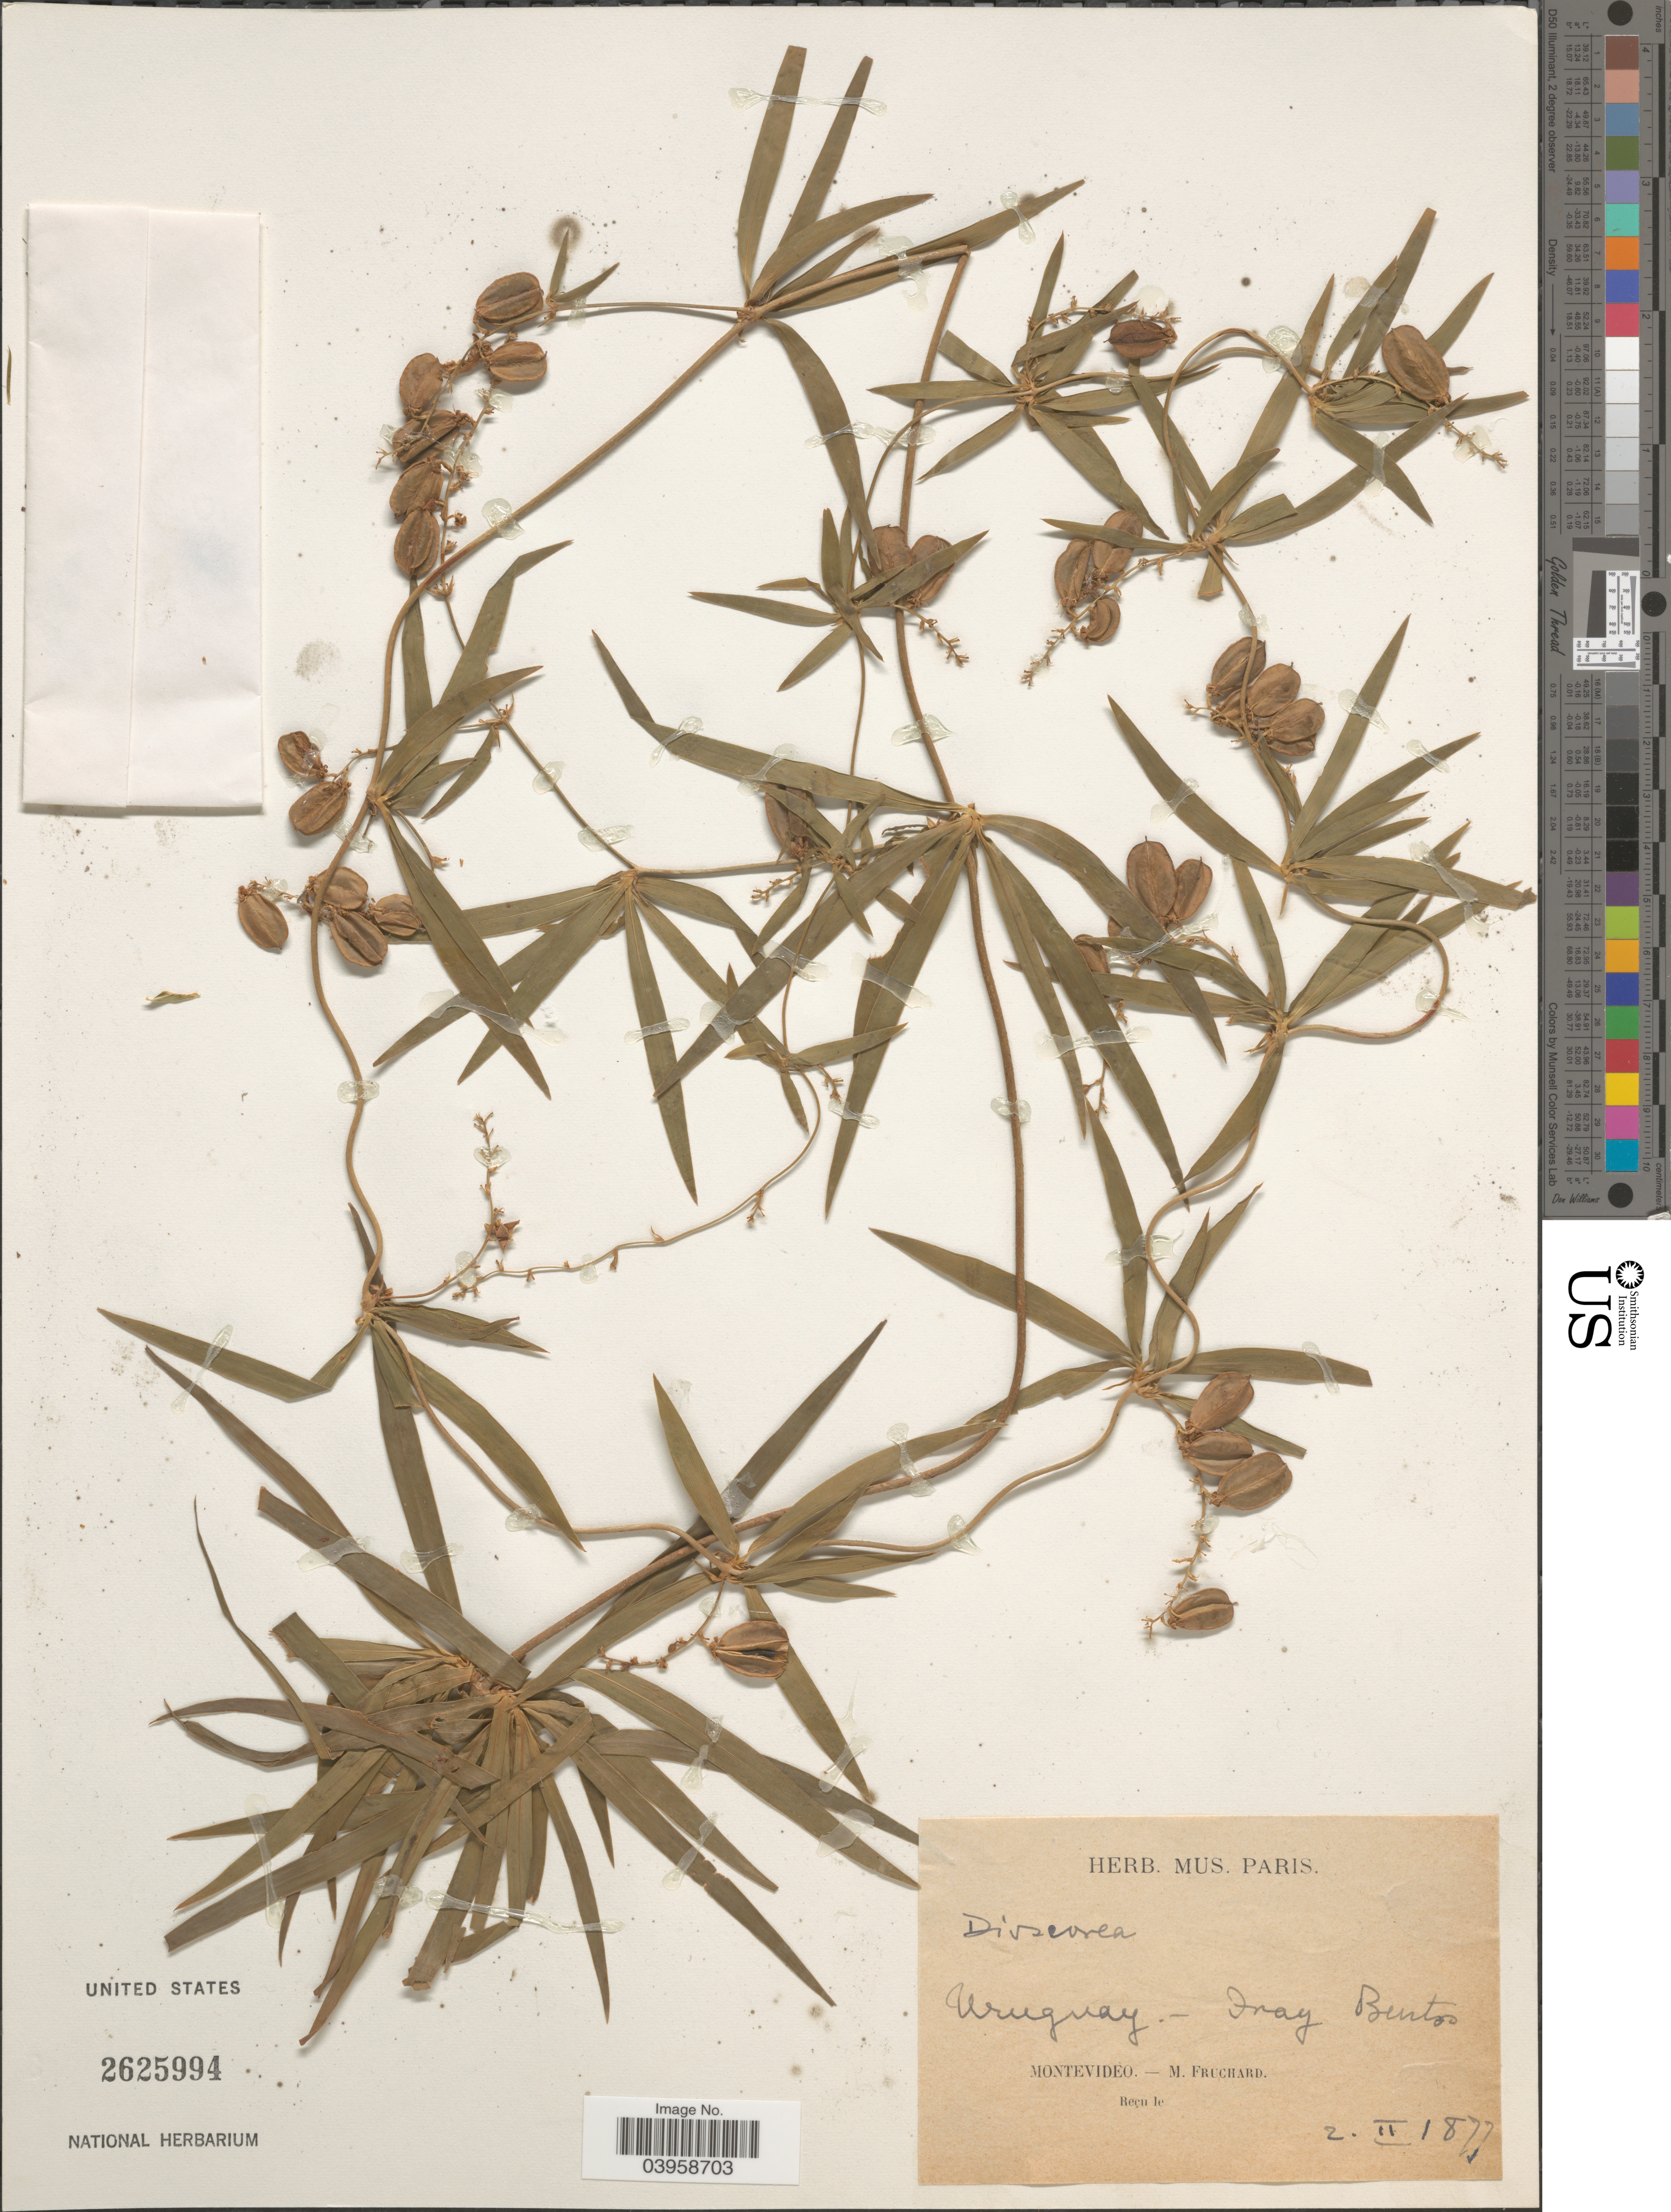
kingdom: Plantae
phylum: Tracheophyta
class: Liliopsida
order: Asparagales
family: Asparagaceae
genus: Herreria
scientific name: Herreria montevidensis var. montevidensis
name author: Klotzsch ex Griseb.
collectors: M. Fruchard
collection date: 1877-02-02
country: Uruguay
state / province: Montevideo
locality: Fray Bentos.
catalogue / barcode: US 2625994